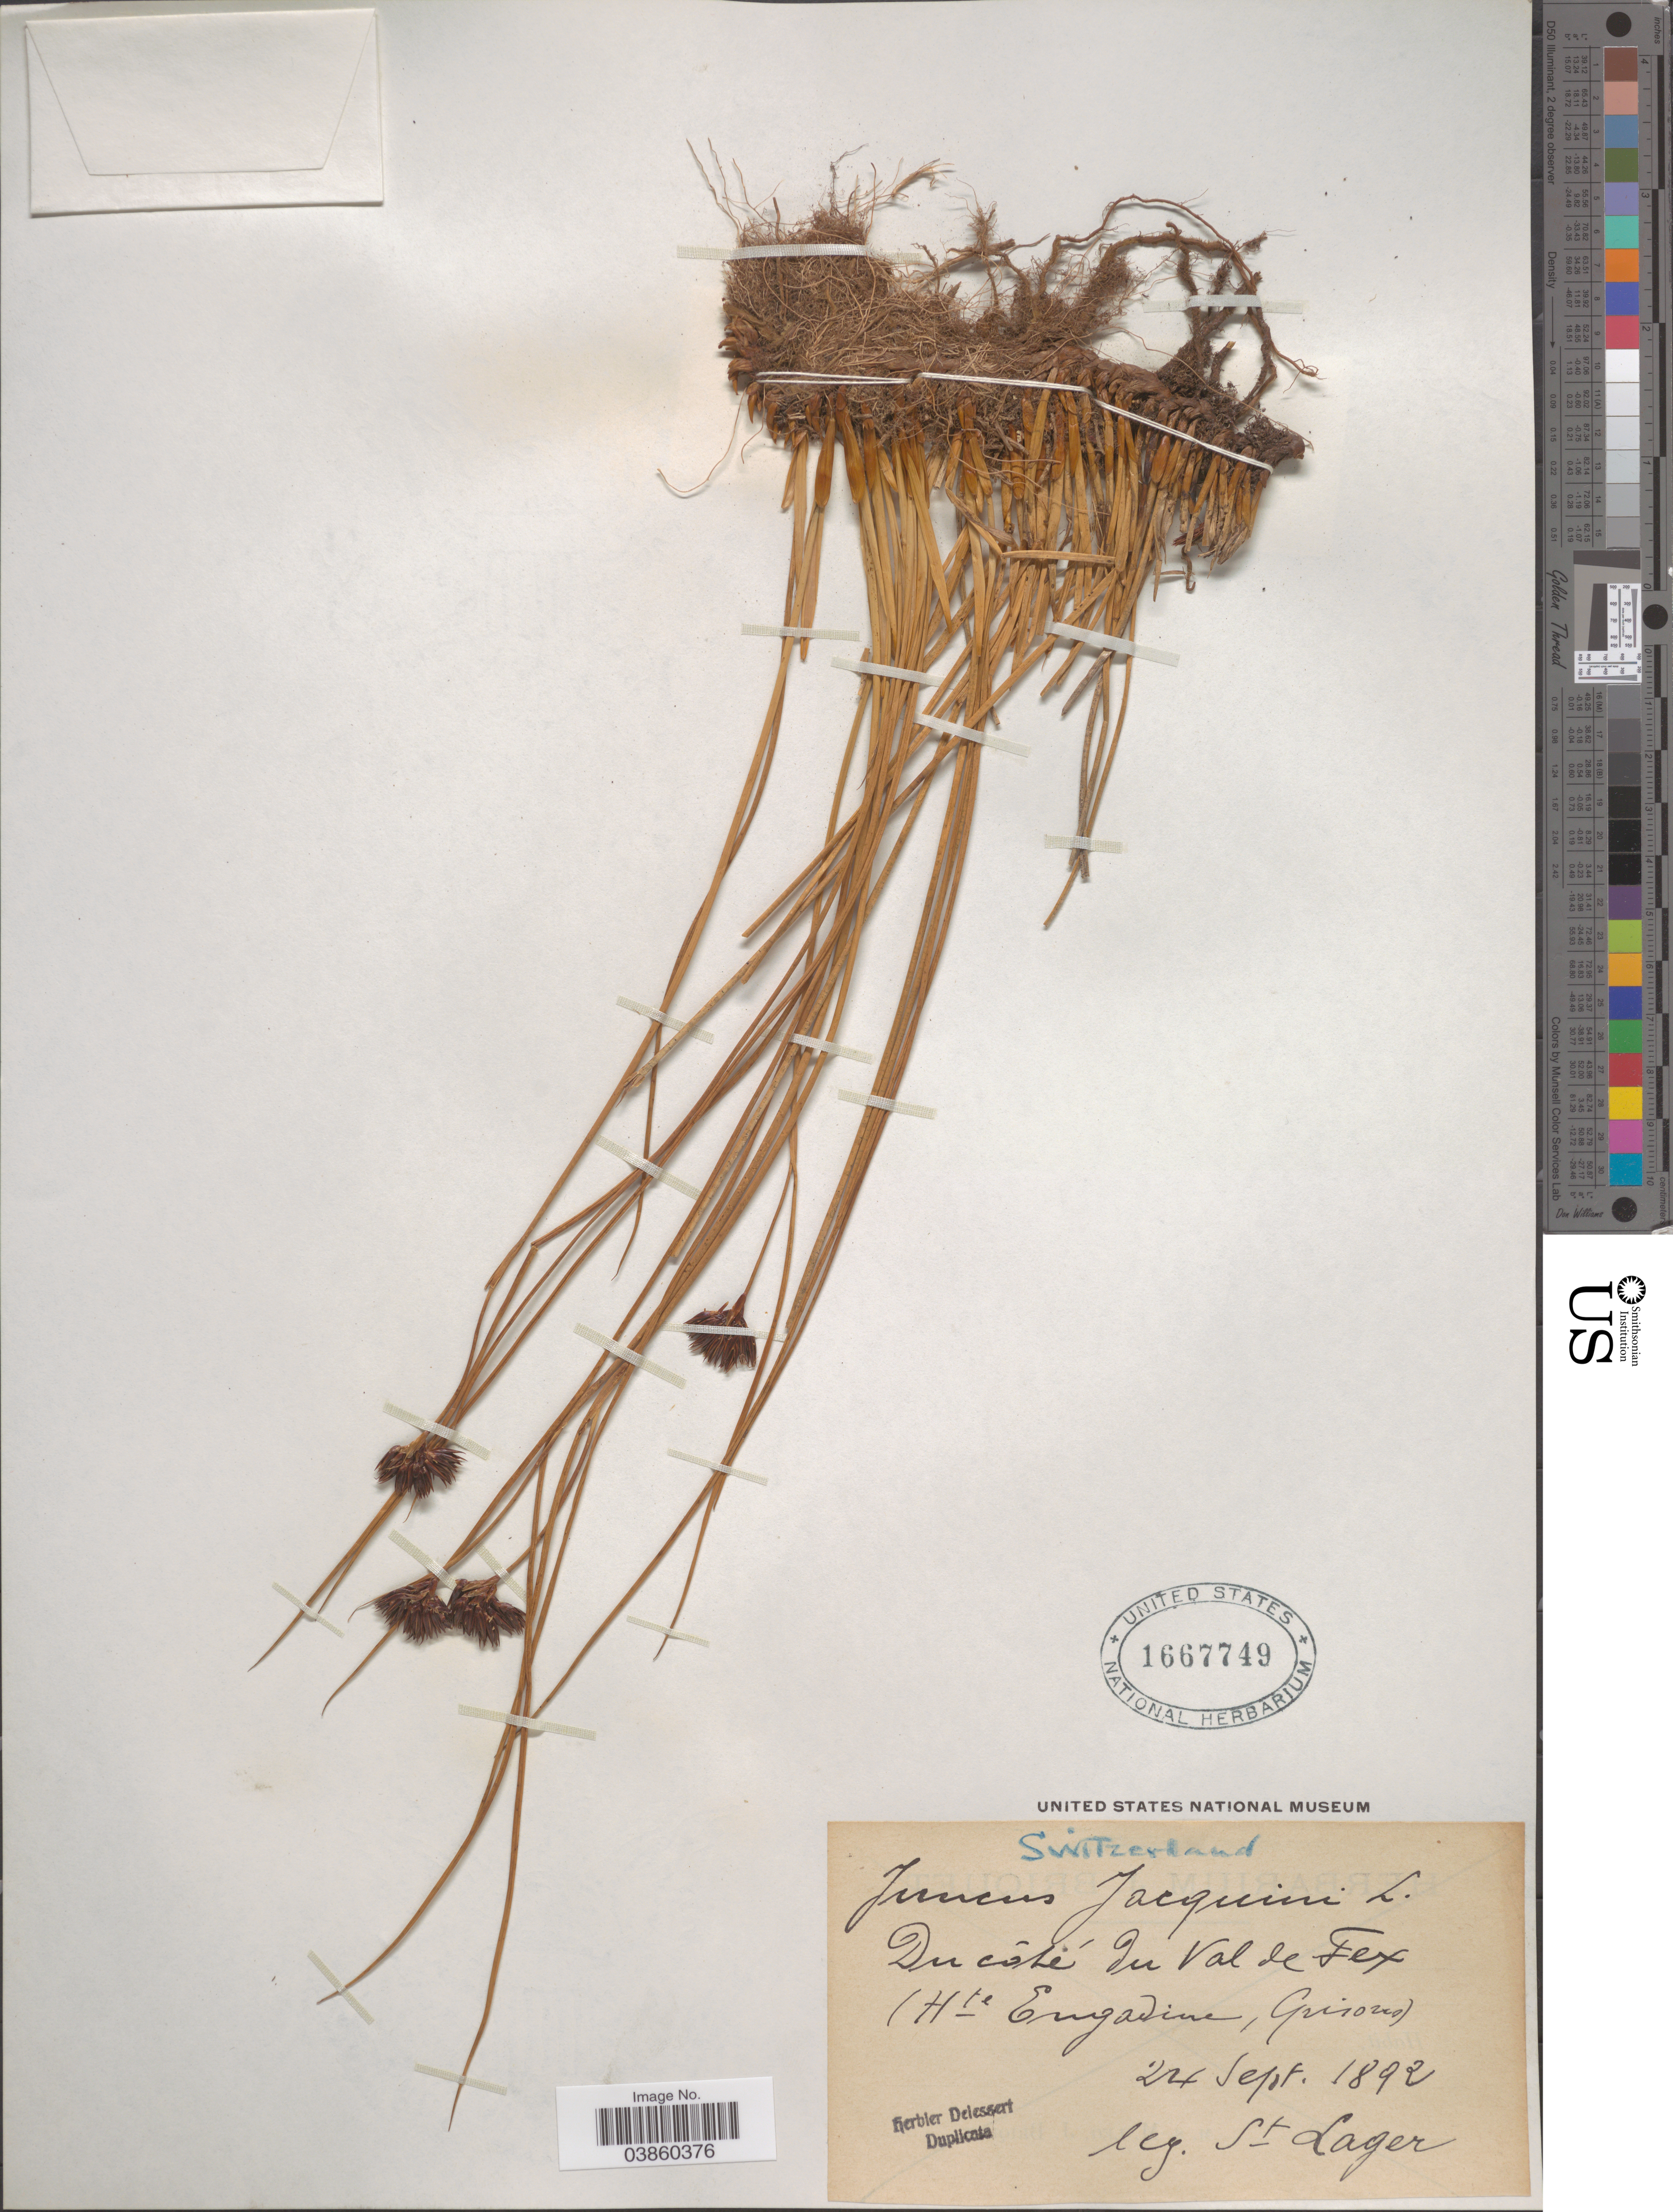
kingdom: Plantae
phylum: Tracheophyta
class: Liliopsida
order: Poales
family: Juncaceae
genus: Juncus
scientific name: Juncus jacquinii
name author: L.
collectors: -. St. Lager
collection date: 1892-09-24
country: Switzerland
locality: Du côté du Val de Fex (Hte. Engadine, Grison).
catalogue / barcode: US 1667749